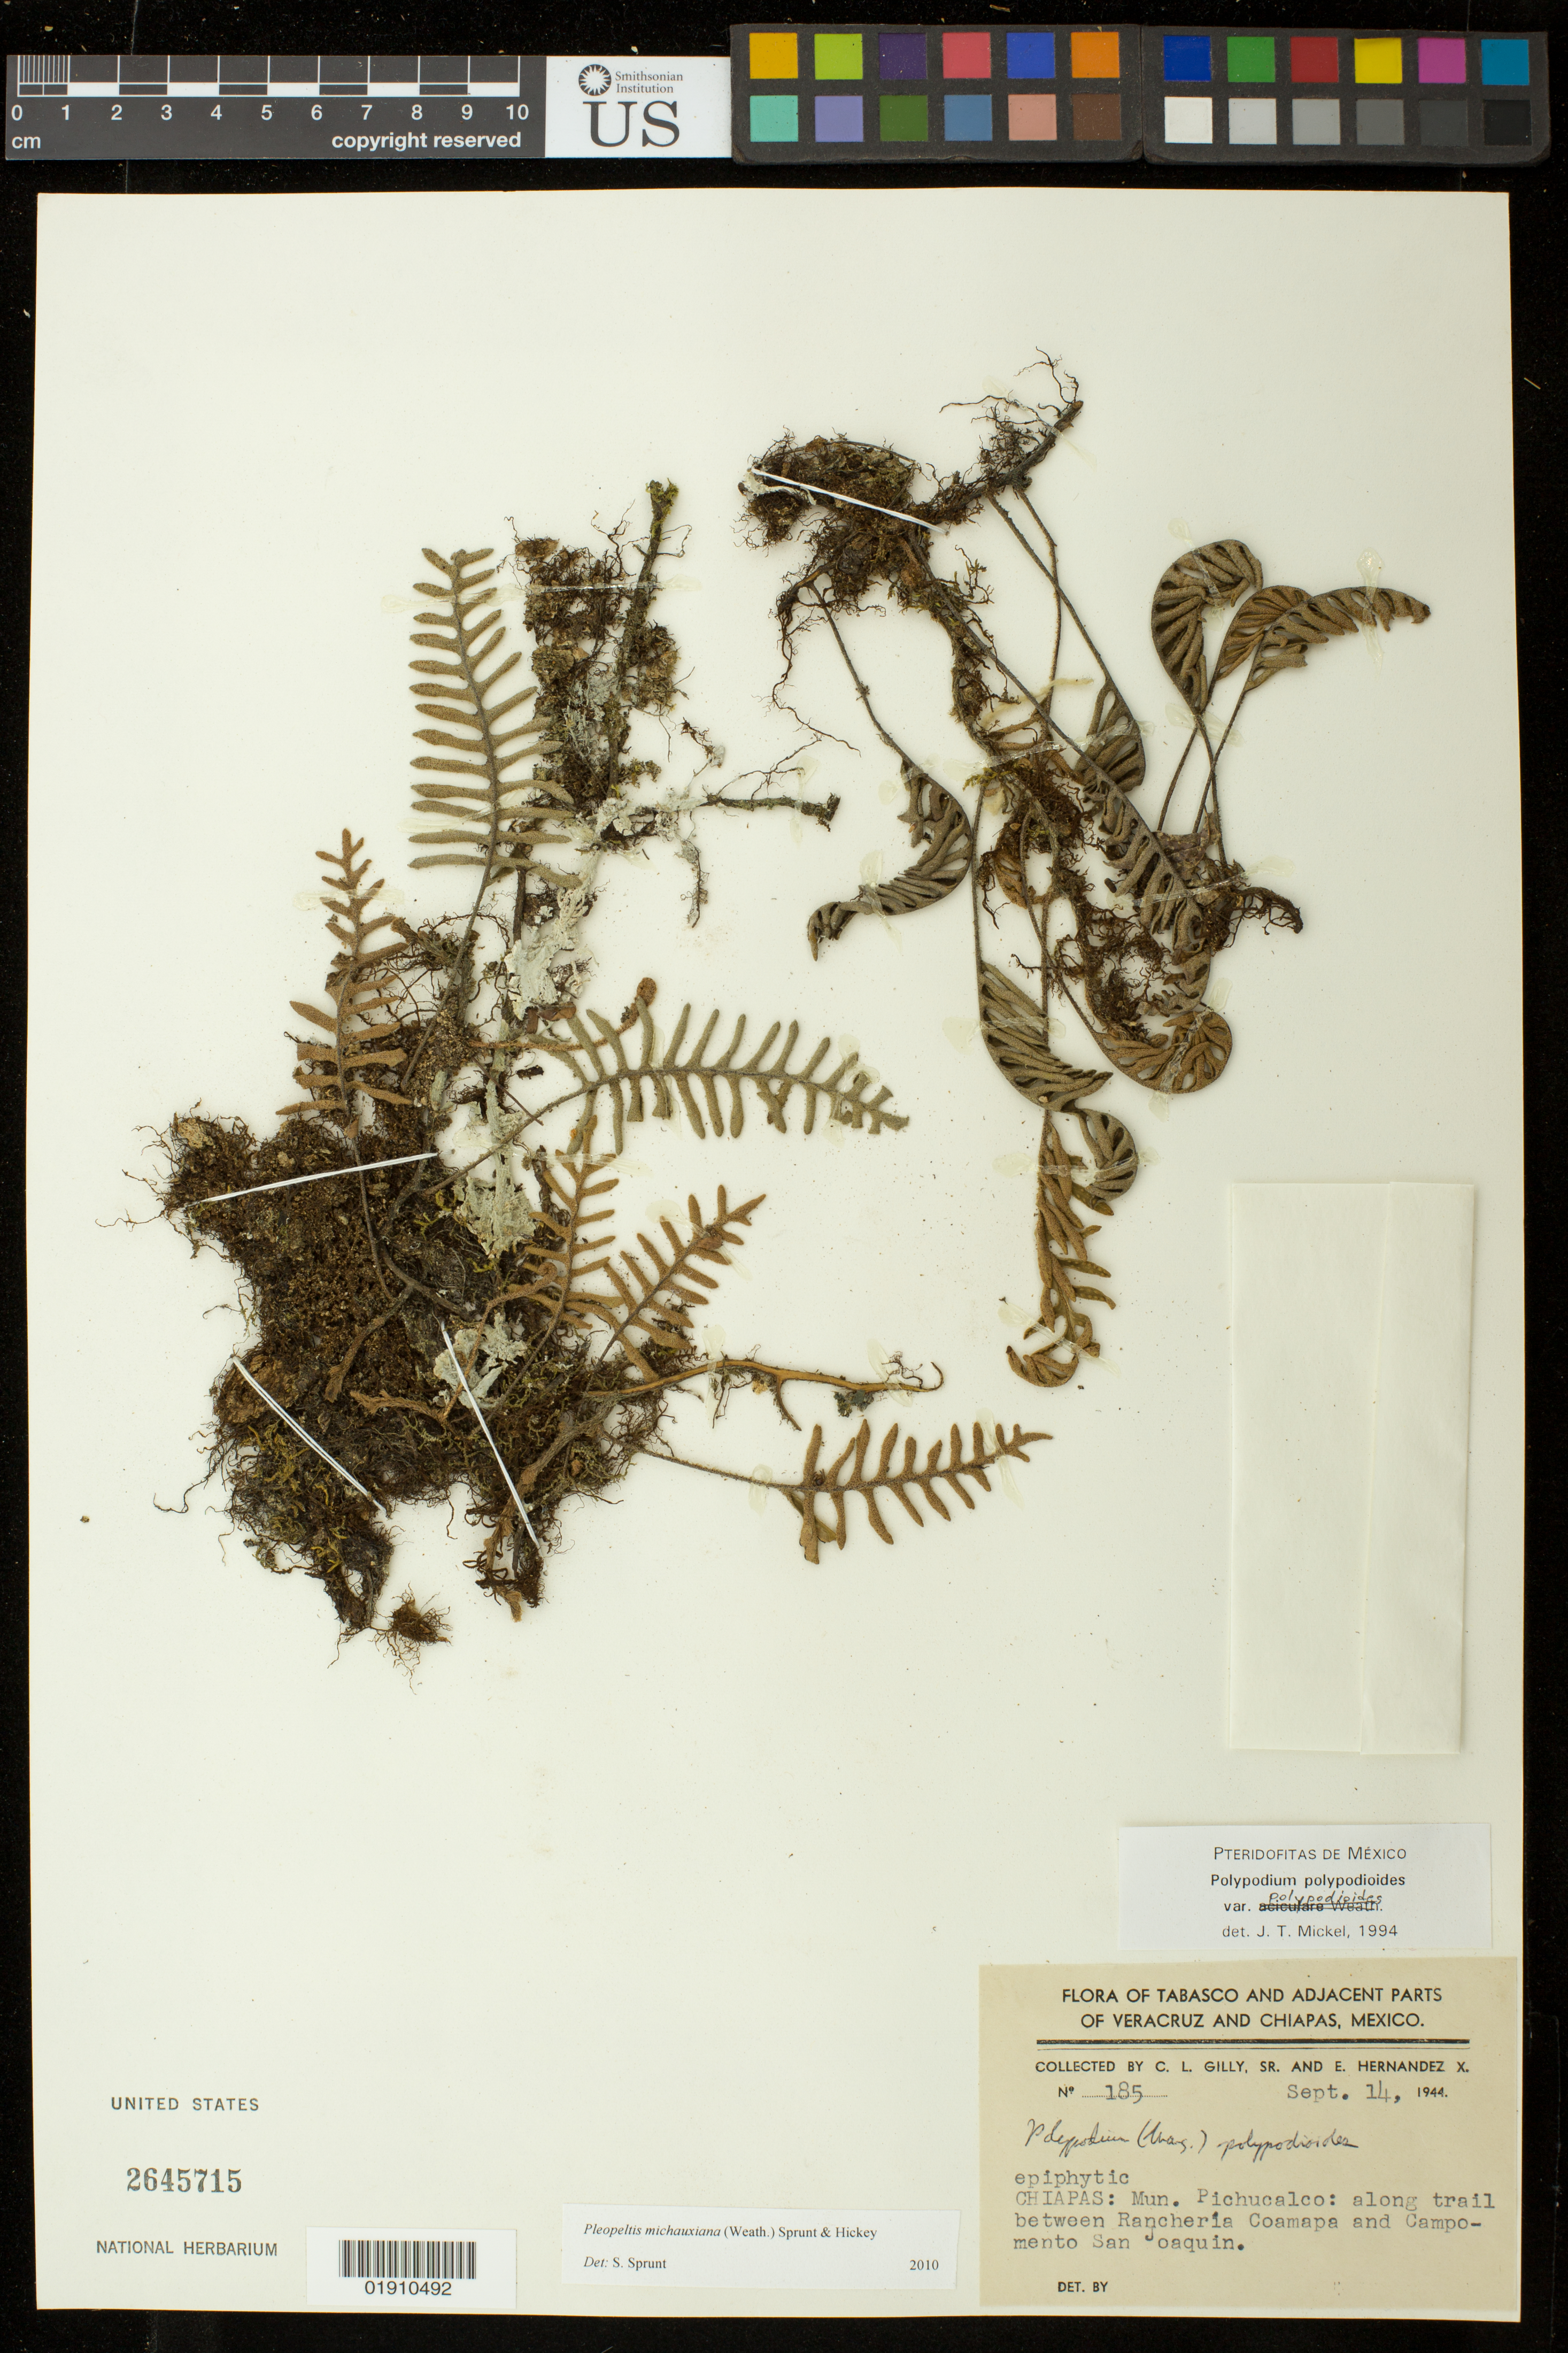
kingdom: Plantae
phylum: Tracheophyta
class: Polypodiopsida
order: Polypodiales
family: Polypodiaceae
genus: Pleopeltis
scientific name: Pleopeltis michauxiana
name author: (Weath.) Hickey & Sprunt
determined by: Sprunt, S. V.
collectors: C. Gilly & E. Hernandez X.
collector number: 185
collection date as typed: Sept. 14, 1944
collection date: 1944-09-14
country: Mexico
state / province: Chiapas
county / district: Pichucalco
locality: Chiapas: Mun. Pichucalco: along trail between Rancheria Coamapa and Campomento San Joaquin.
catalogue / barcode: US 2645715